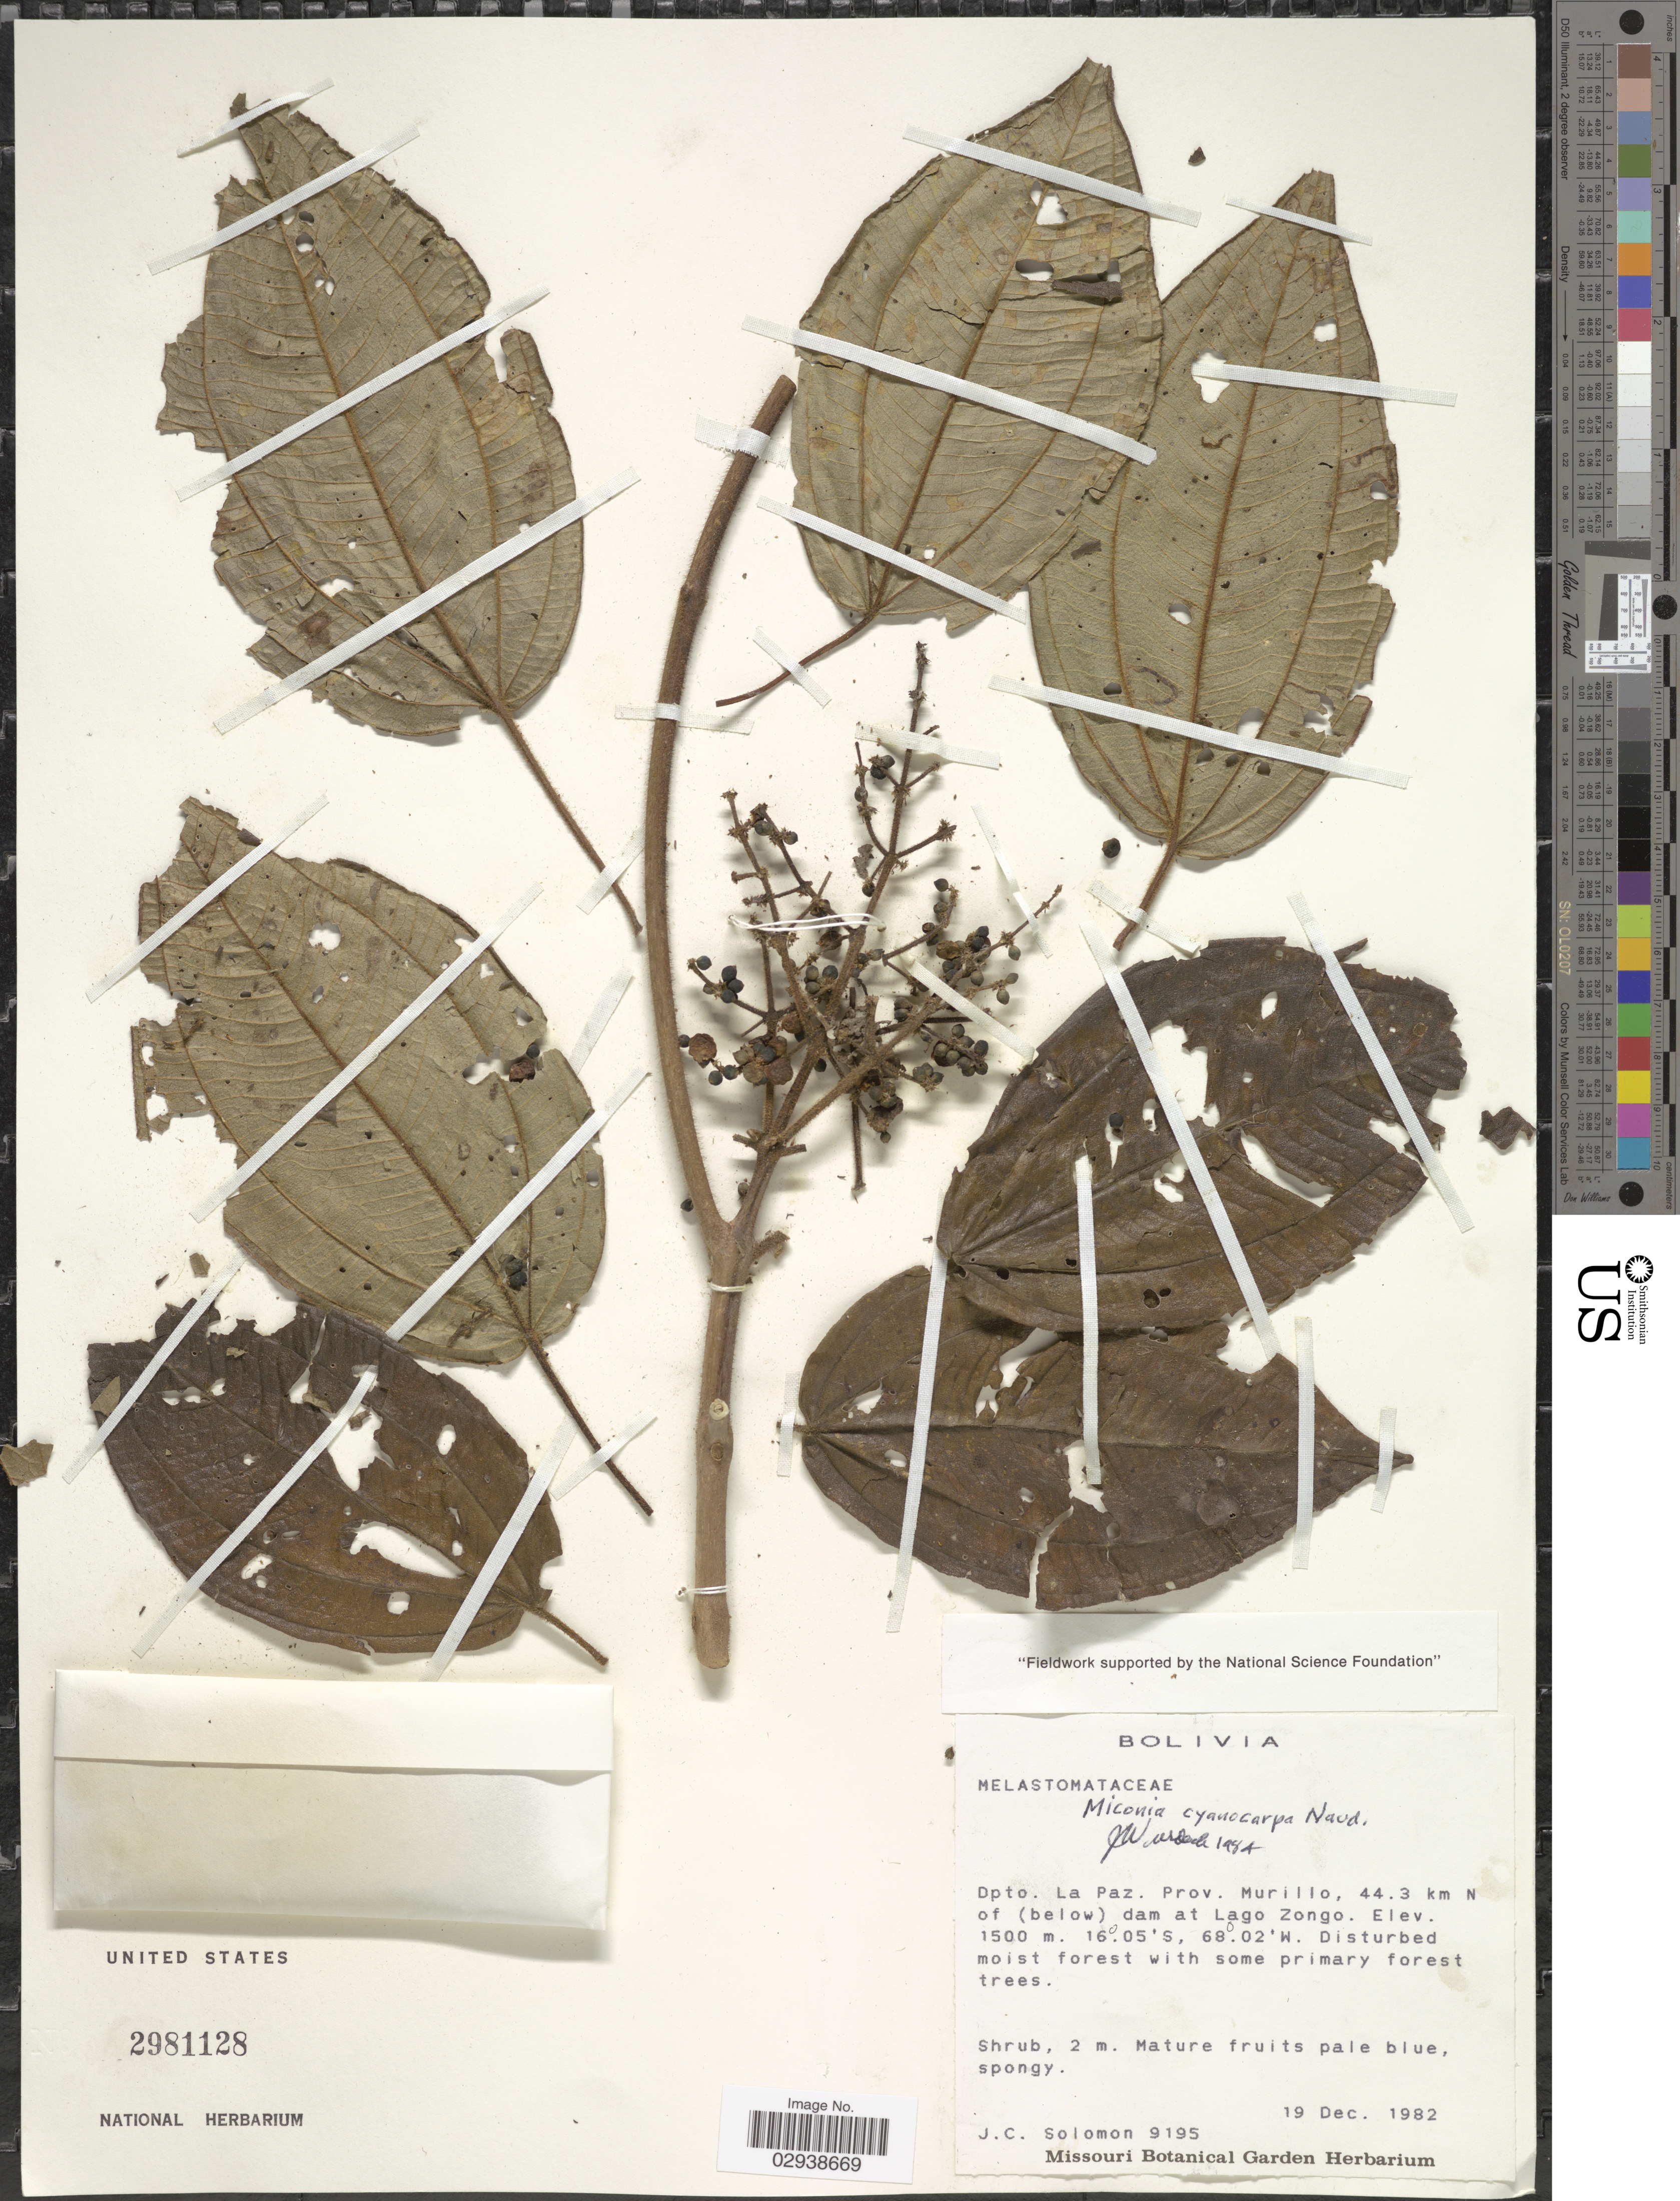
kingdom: Plantae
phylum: Tracheophyta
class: Magnoliopsida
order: Myrtales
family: Melastomataceae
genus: Miconia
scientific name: Miconia cyanocarpa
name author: Naudin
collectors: J. C. Solomon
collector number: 9195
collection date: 1982-12-19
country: Bolivia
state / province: La Paz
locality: Dpto. La Paz, Prov. Murillo, 44.3 km N of (below) dam at Lago Zongo.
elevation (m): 1500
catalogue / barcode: US 2981128